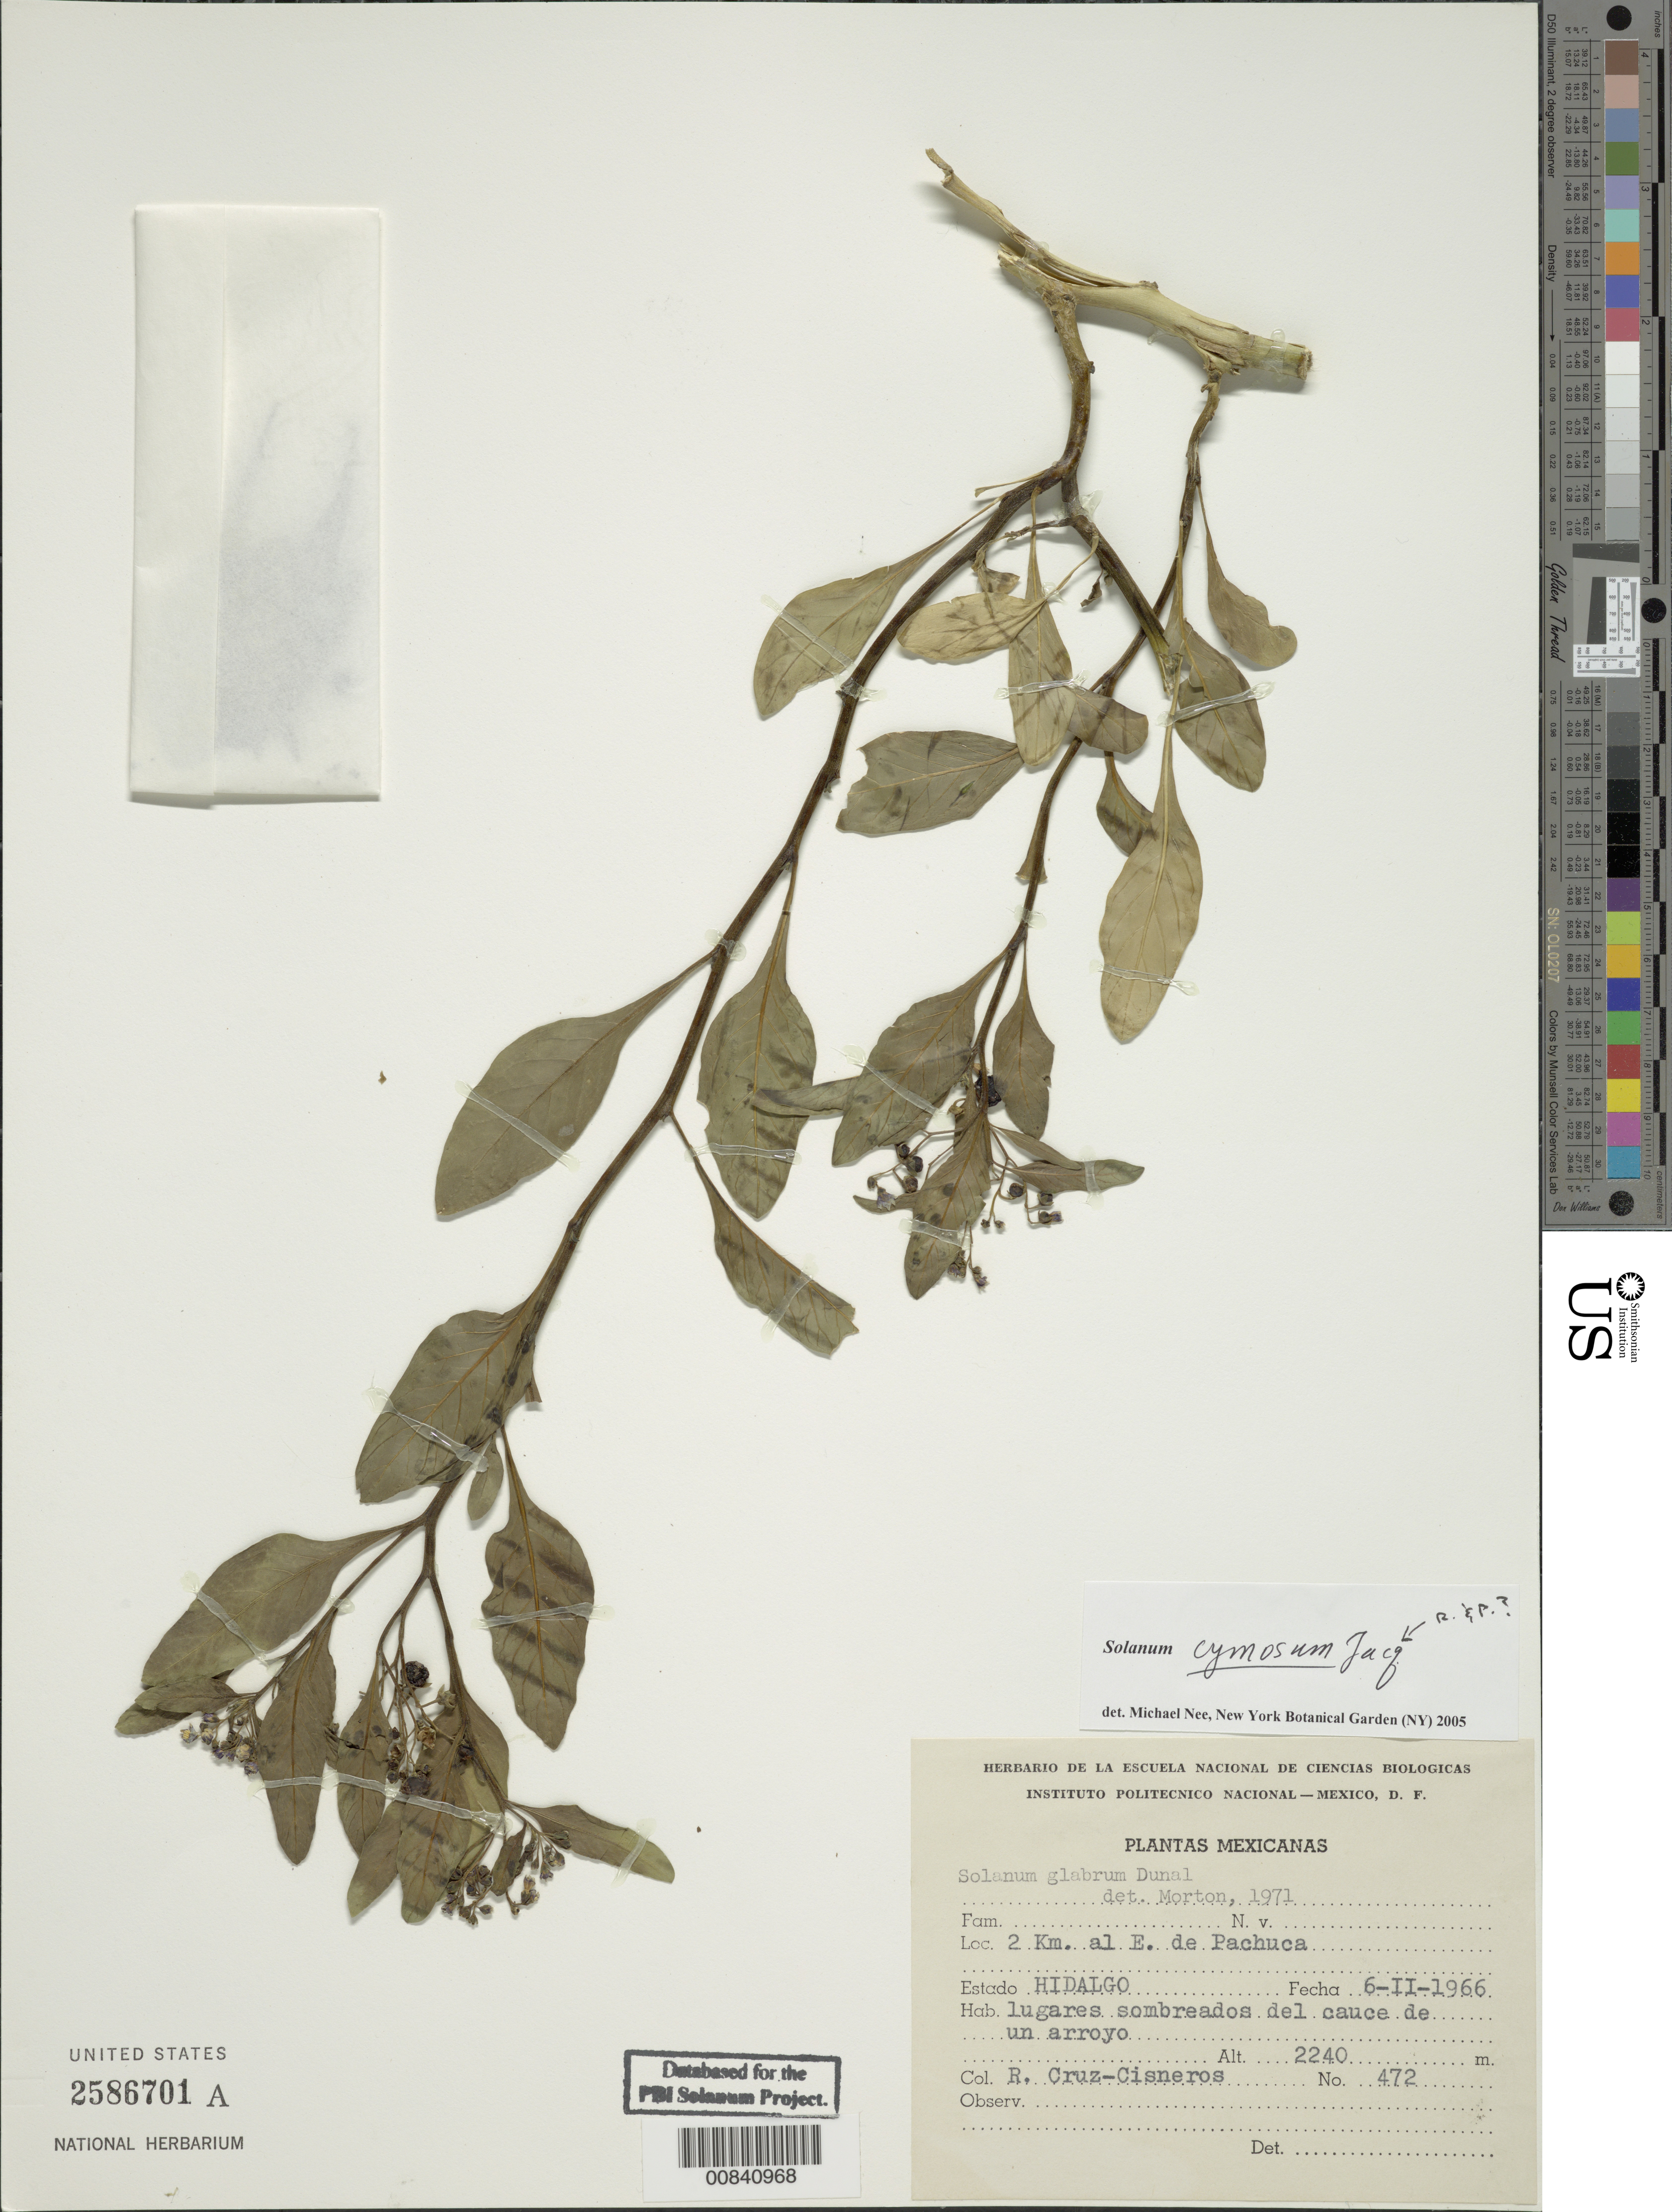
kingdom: Plantae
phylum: Tracheophyta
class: Magnoliopsida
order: Solanales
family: Solanaceae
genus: Solanum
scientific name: Solanum cymosum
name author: Ruiz & Pav.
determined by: Nee, Michael H.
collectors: R. Cruz Cisneros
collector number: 472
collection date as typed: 6 Feb 1966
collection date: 1966-02-06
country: Mexico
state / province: Hidalgo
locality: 2 km al E de Pachuaca.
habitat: Lugares sombreados del cauce de un arroyo.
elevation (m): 2240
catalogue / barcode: US 2586701A